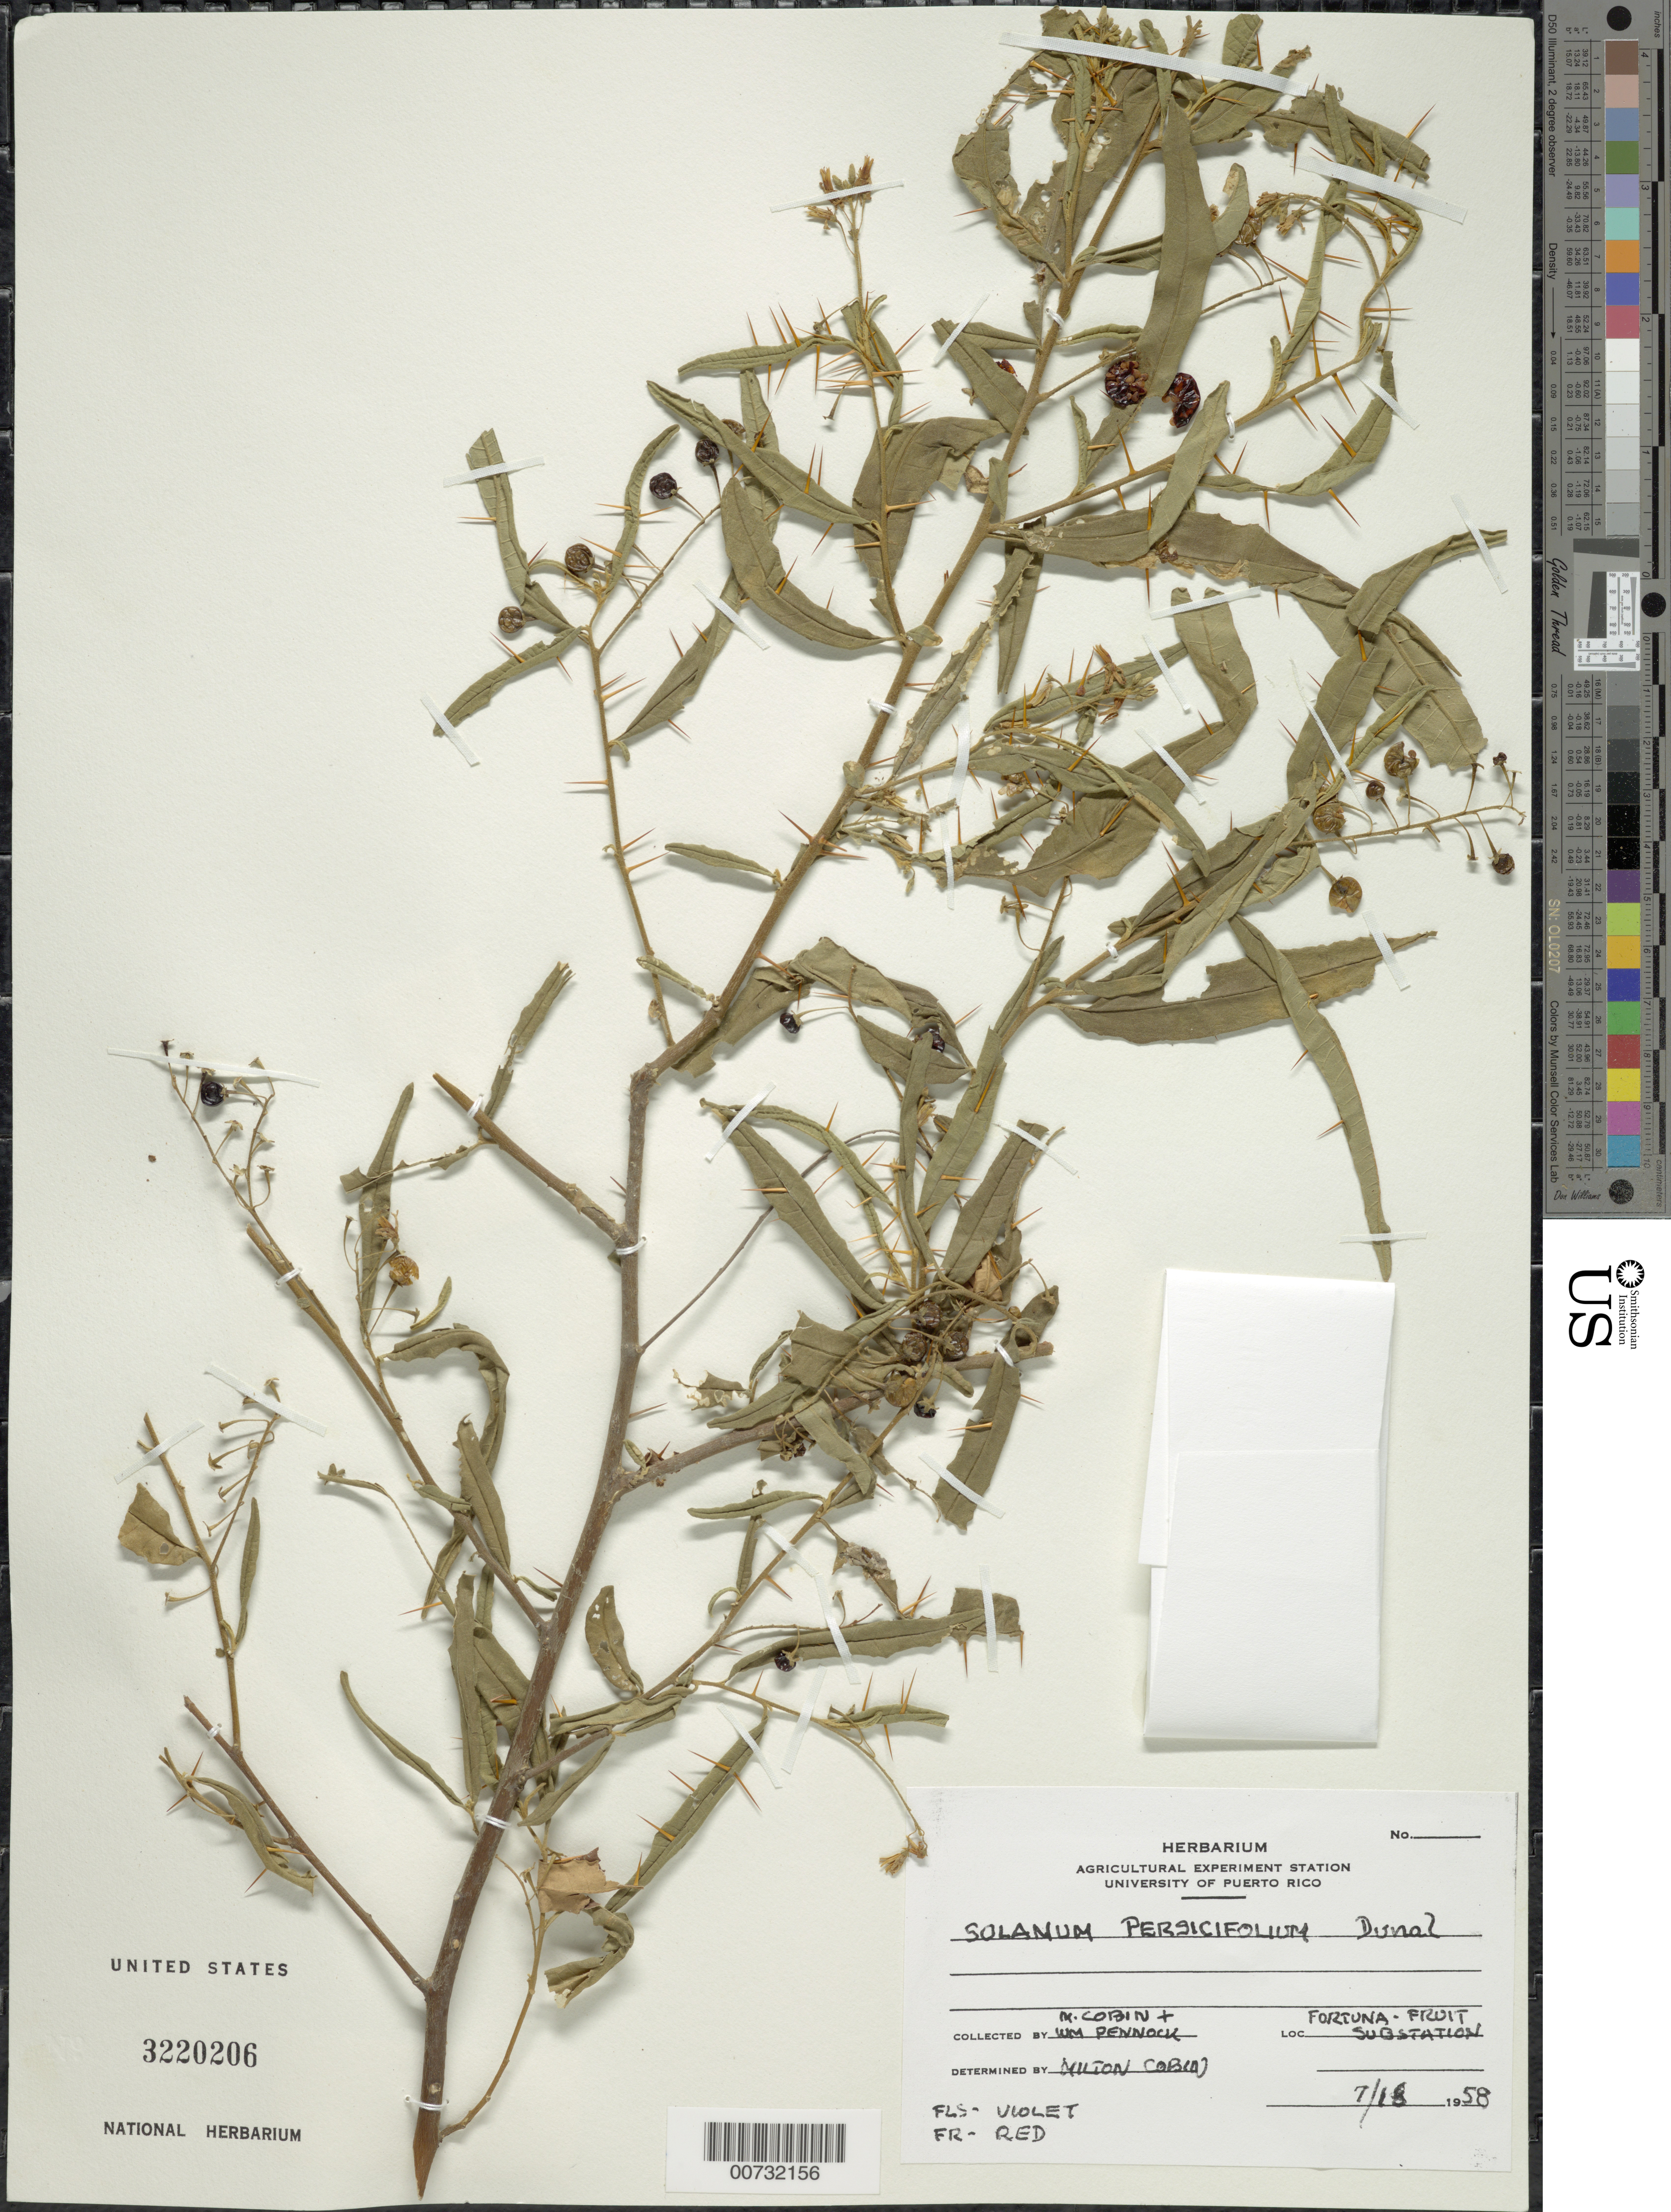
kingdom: Plantae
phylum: Tracheophyta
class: Magnoliopsida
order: Solanales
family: Solanaceae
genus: Solanum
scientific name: Solanum bahamense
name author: L.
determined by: Cobin, M.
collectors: M. Cobin & W. Pennock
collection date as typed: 18 Jul 1958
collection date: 1958-07-18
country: Puerto Rico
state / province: Maricao (?)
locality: Fortuna-Fruit Substation, Agric. Exp. Station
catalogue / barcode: US 3220206